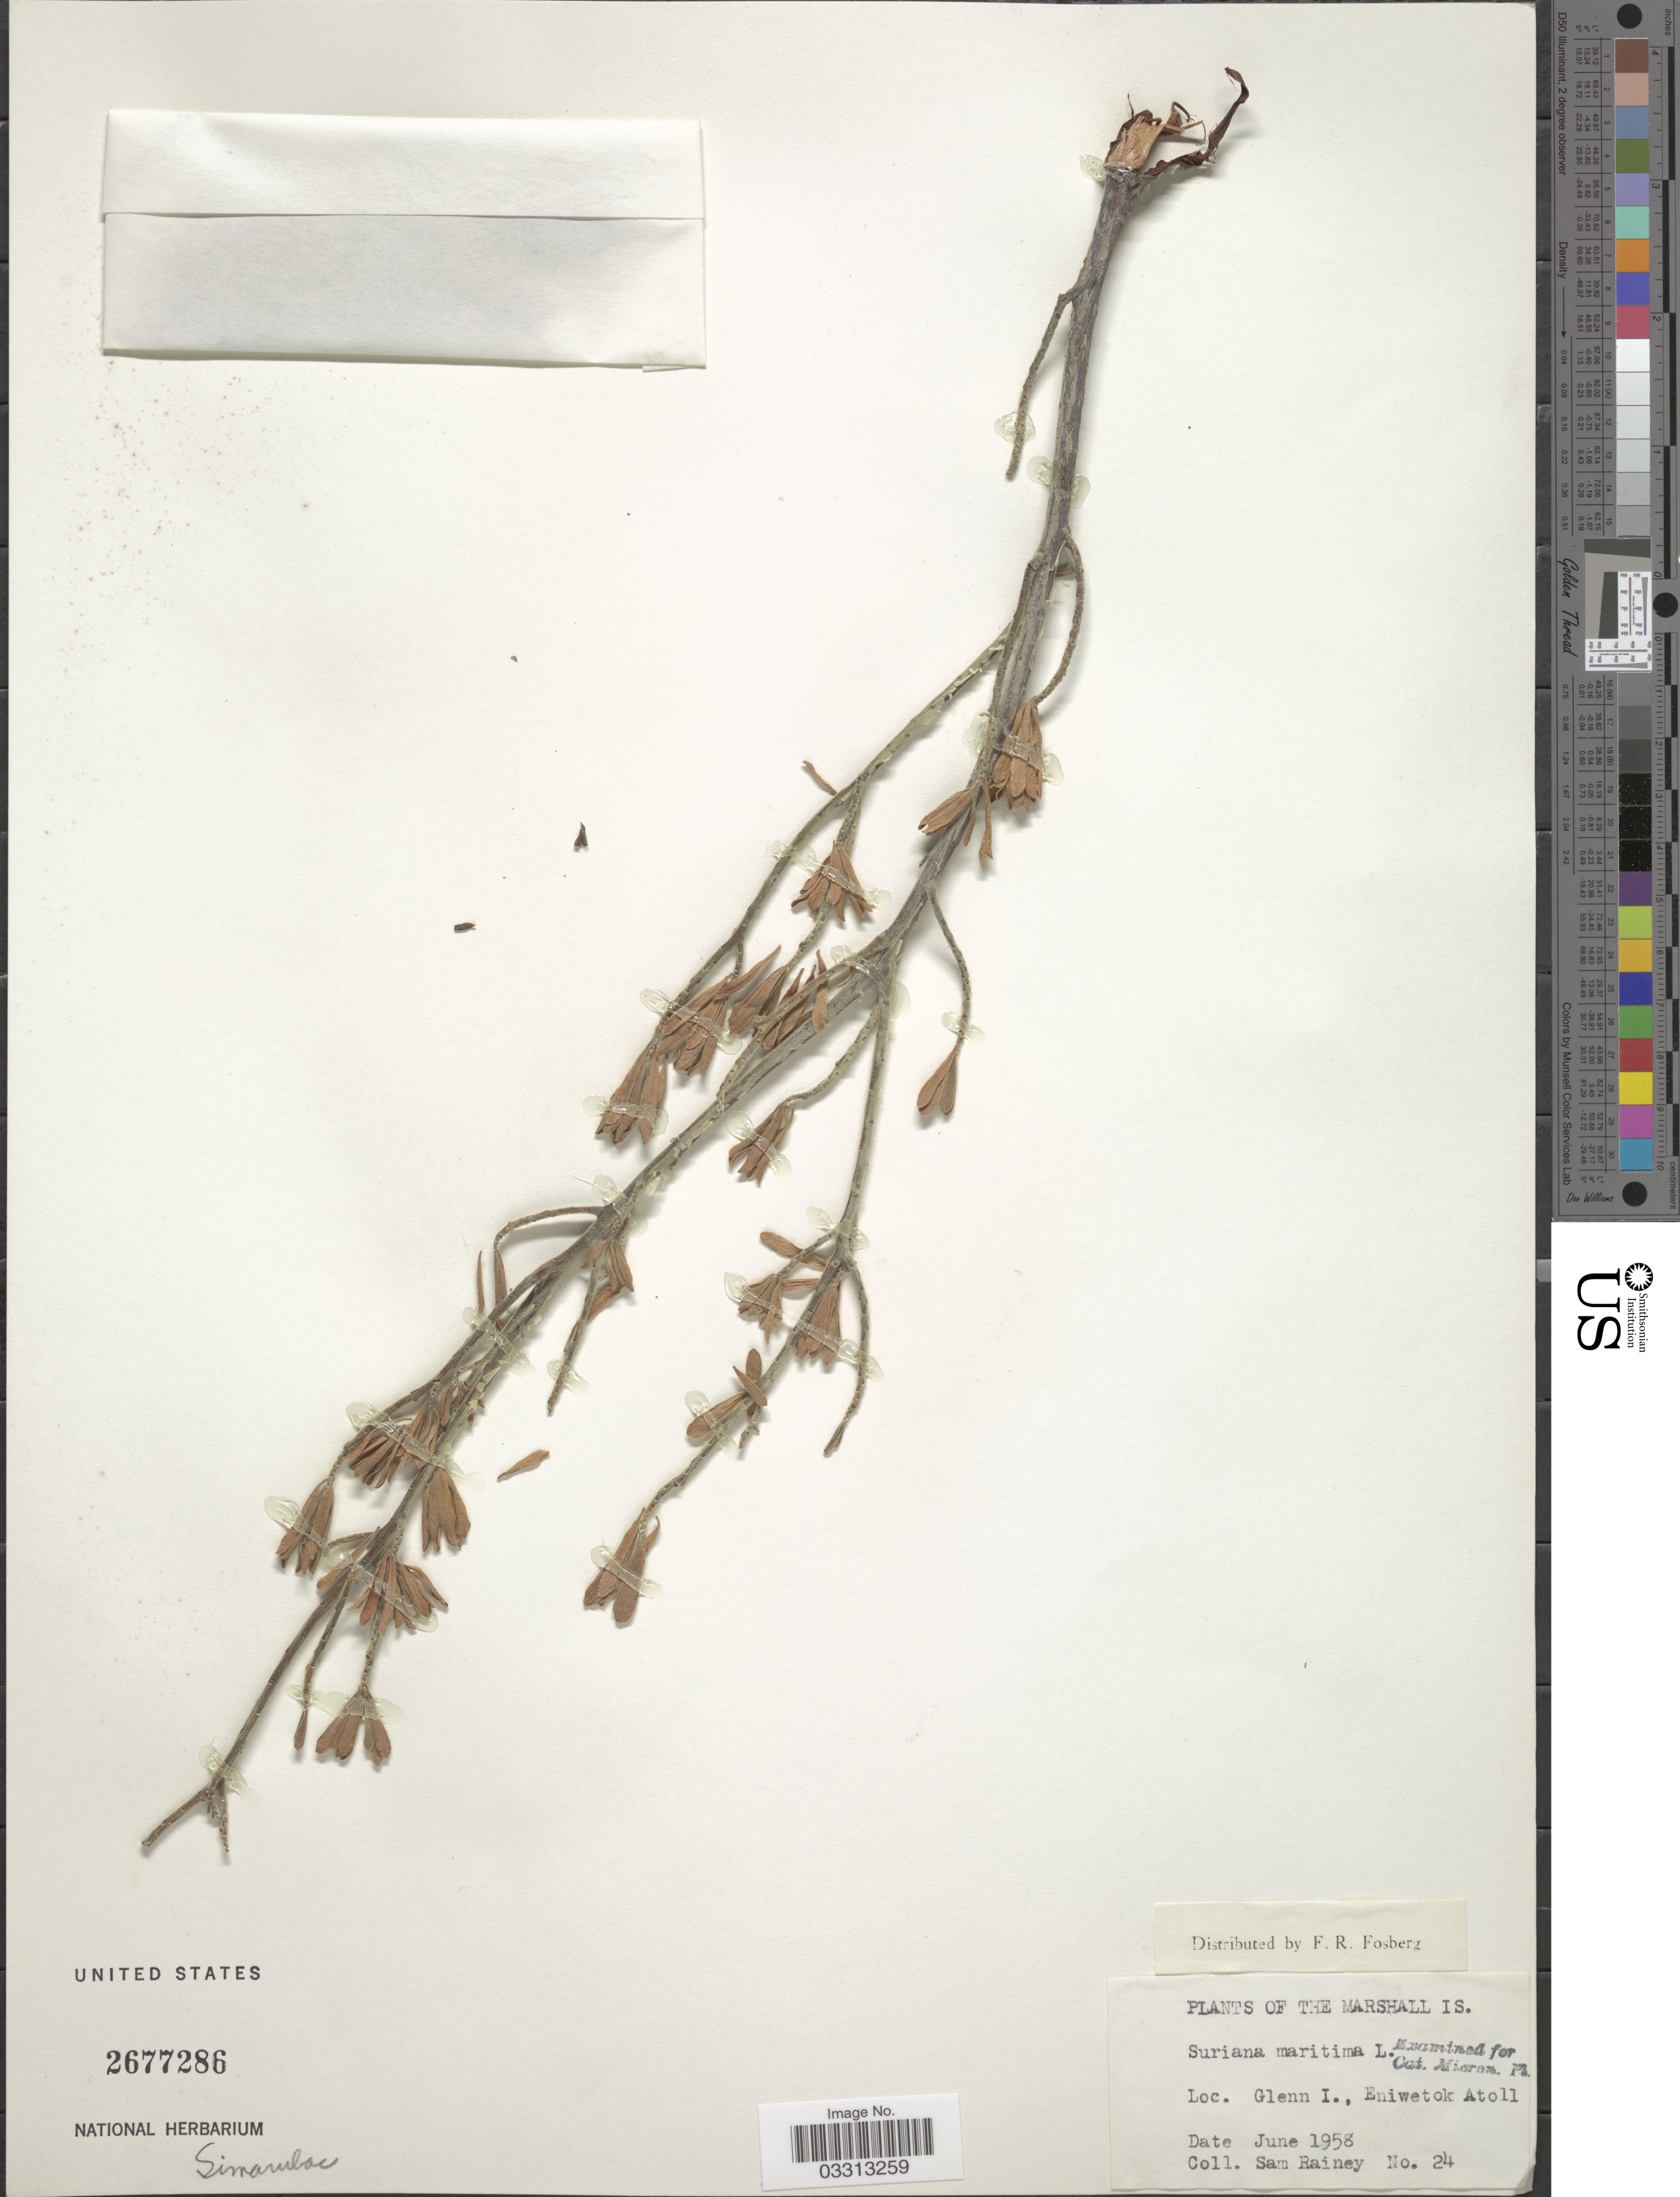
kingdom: Plantae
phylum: Tracheophyta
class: Magnoliopsida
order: Fabales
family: Surianaceae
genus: Suriana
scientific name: Suriana maritima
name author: L.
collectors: S. Rainey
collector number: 24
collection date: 1958-06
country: Marshall Islands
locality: Glenn I., Eniwetok Atoll.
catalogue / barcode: US 2677286